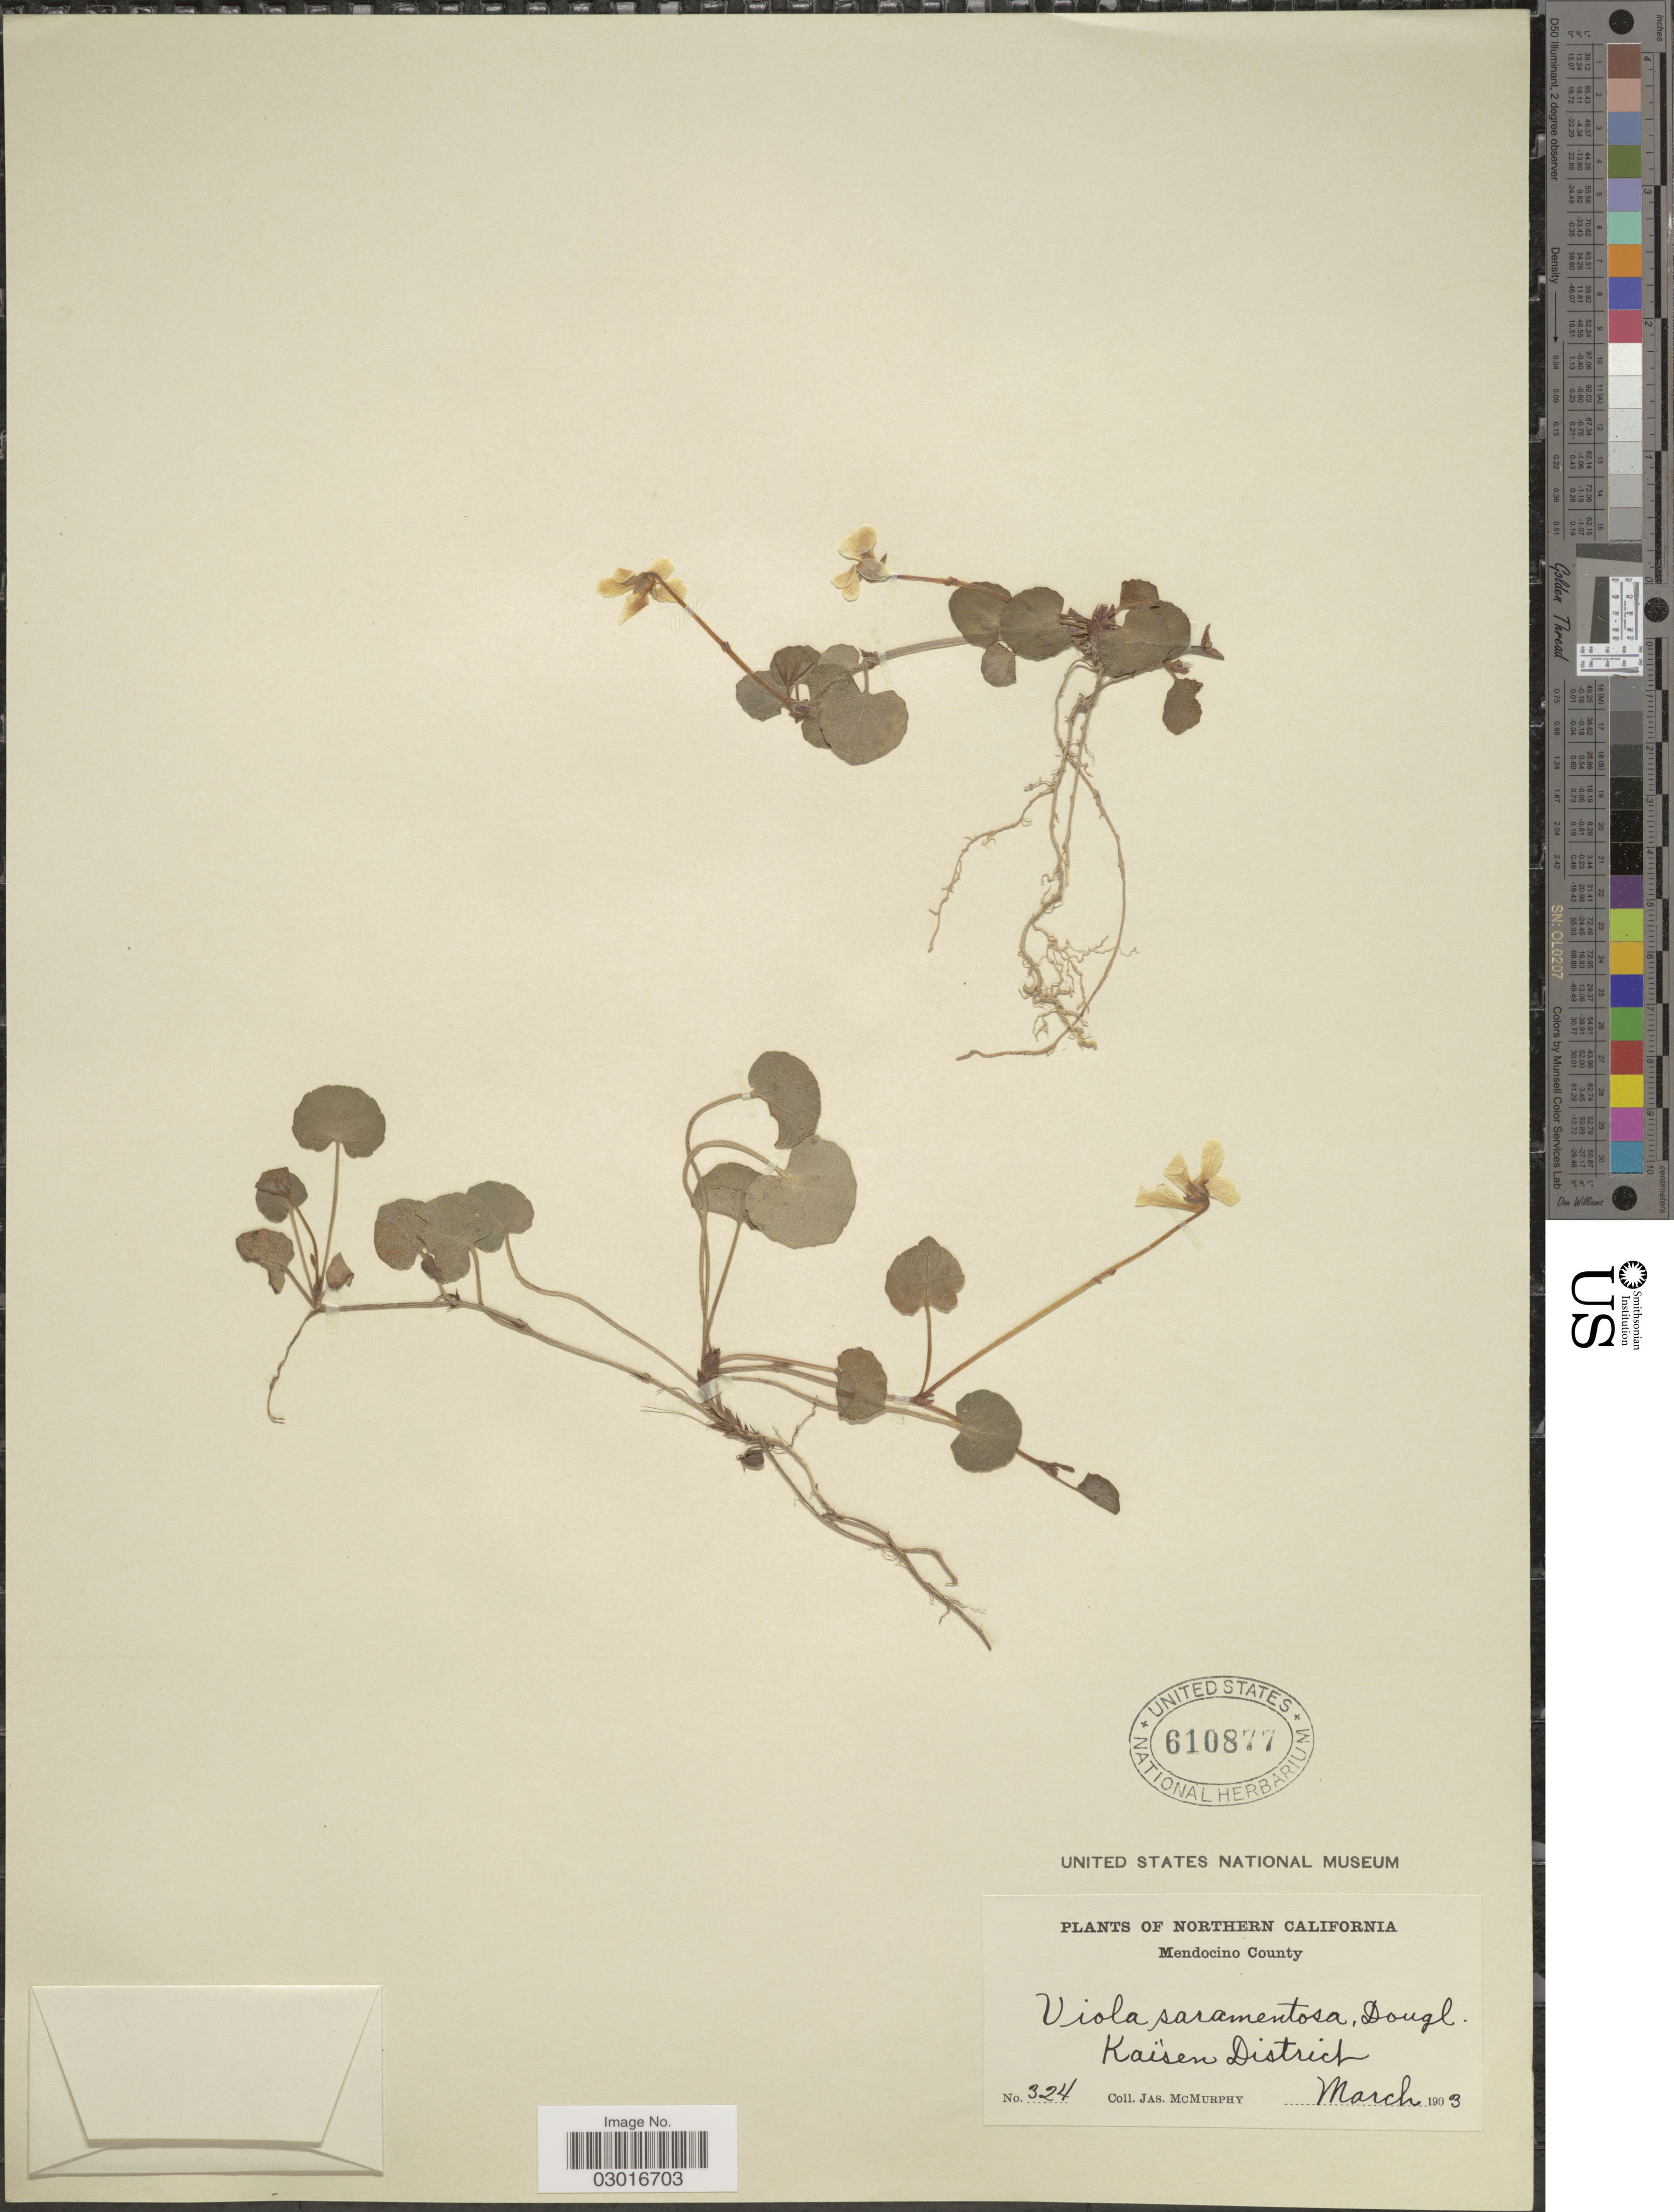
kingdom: Plantae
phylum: Tracheophyta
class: Magnoliopsida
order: Malpighiales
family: Violaceae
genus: Viola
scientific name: Viola sempervirens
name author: Greene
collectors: J. McMurphy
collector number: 324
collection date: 1903-03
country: United States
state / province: California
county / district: Mendocino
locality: Northern California. Mendocino County. Kaïsen District.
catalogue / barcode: US 610877